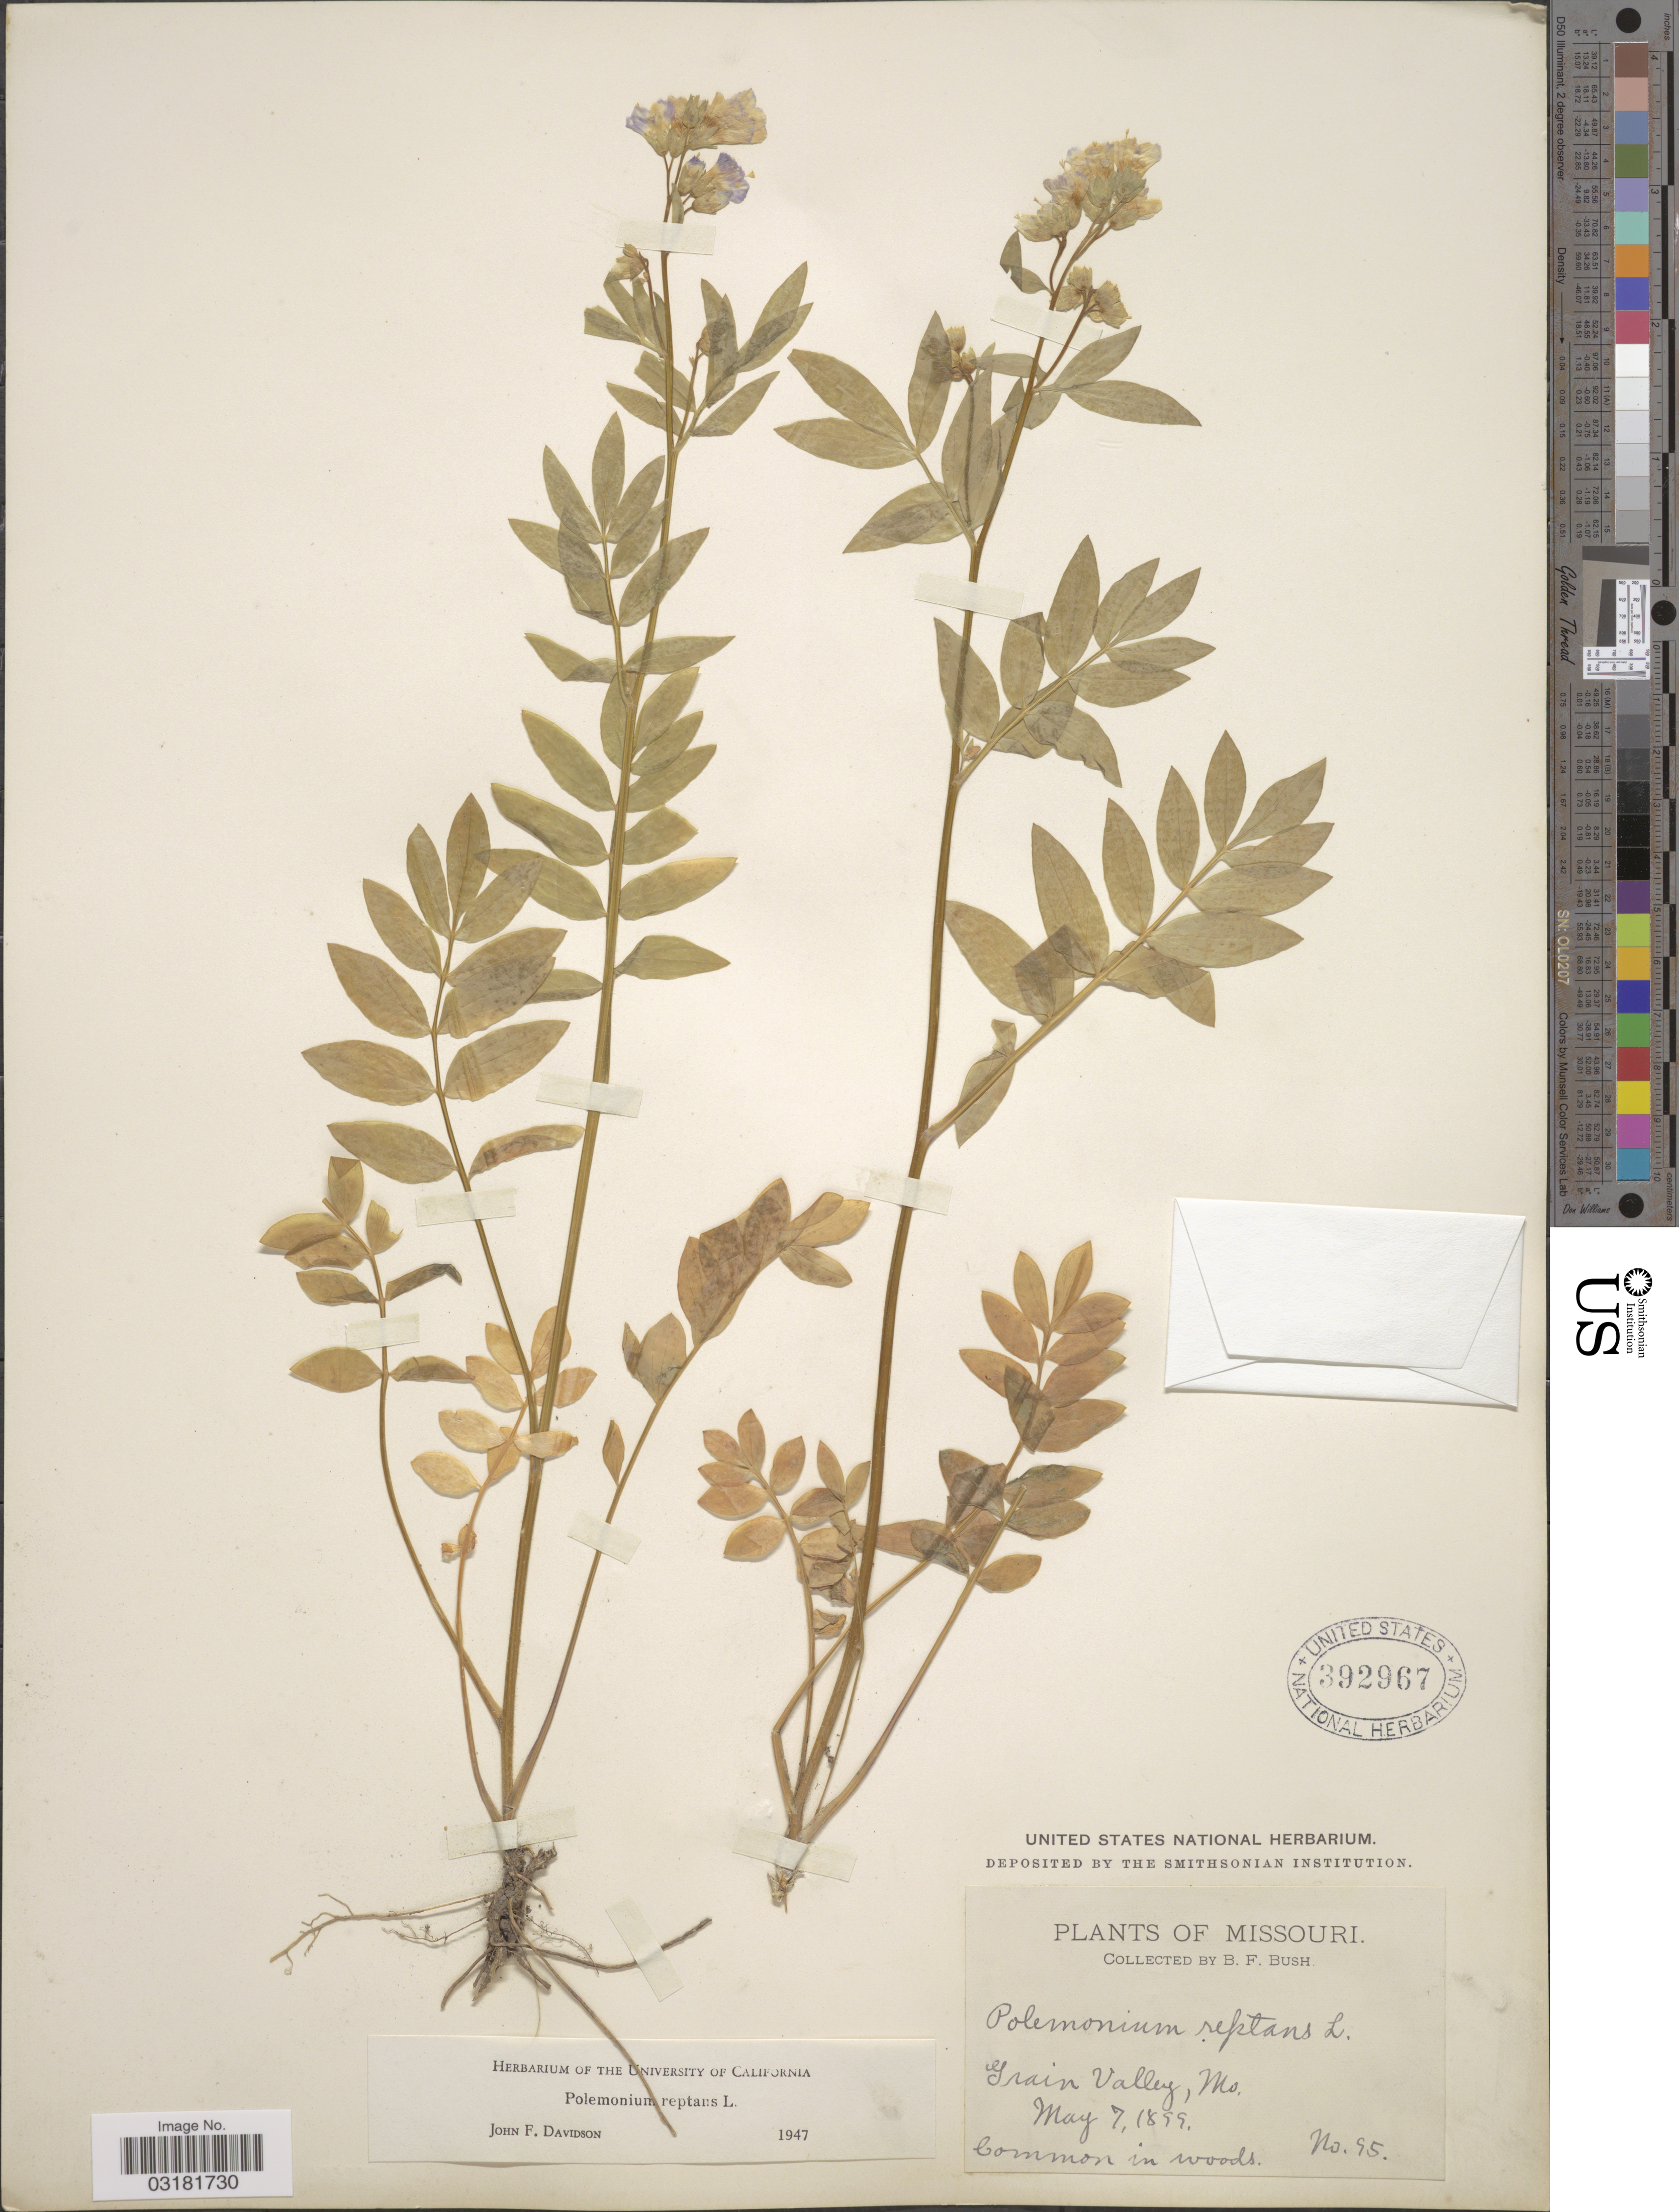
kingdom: Plantae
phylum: Tracheophyta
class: Magnoliopsida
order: Ericales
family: Polemoniaceae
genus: Polemonium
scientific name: Polemonium reptans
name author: L.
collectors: B. F. Bush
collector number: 95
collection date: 1899-05-07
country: United States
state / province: Missouri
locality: Grain Valley, Mo.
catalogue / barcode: US 392967